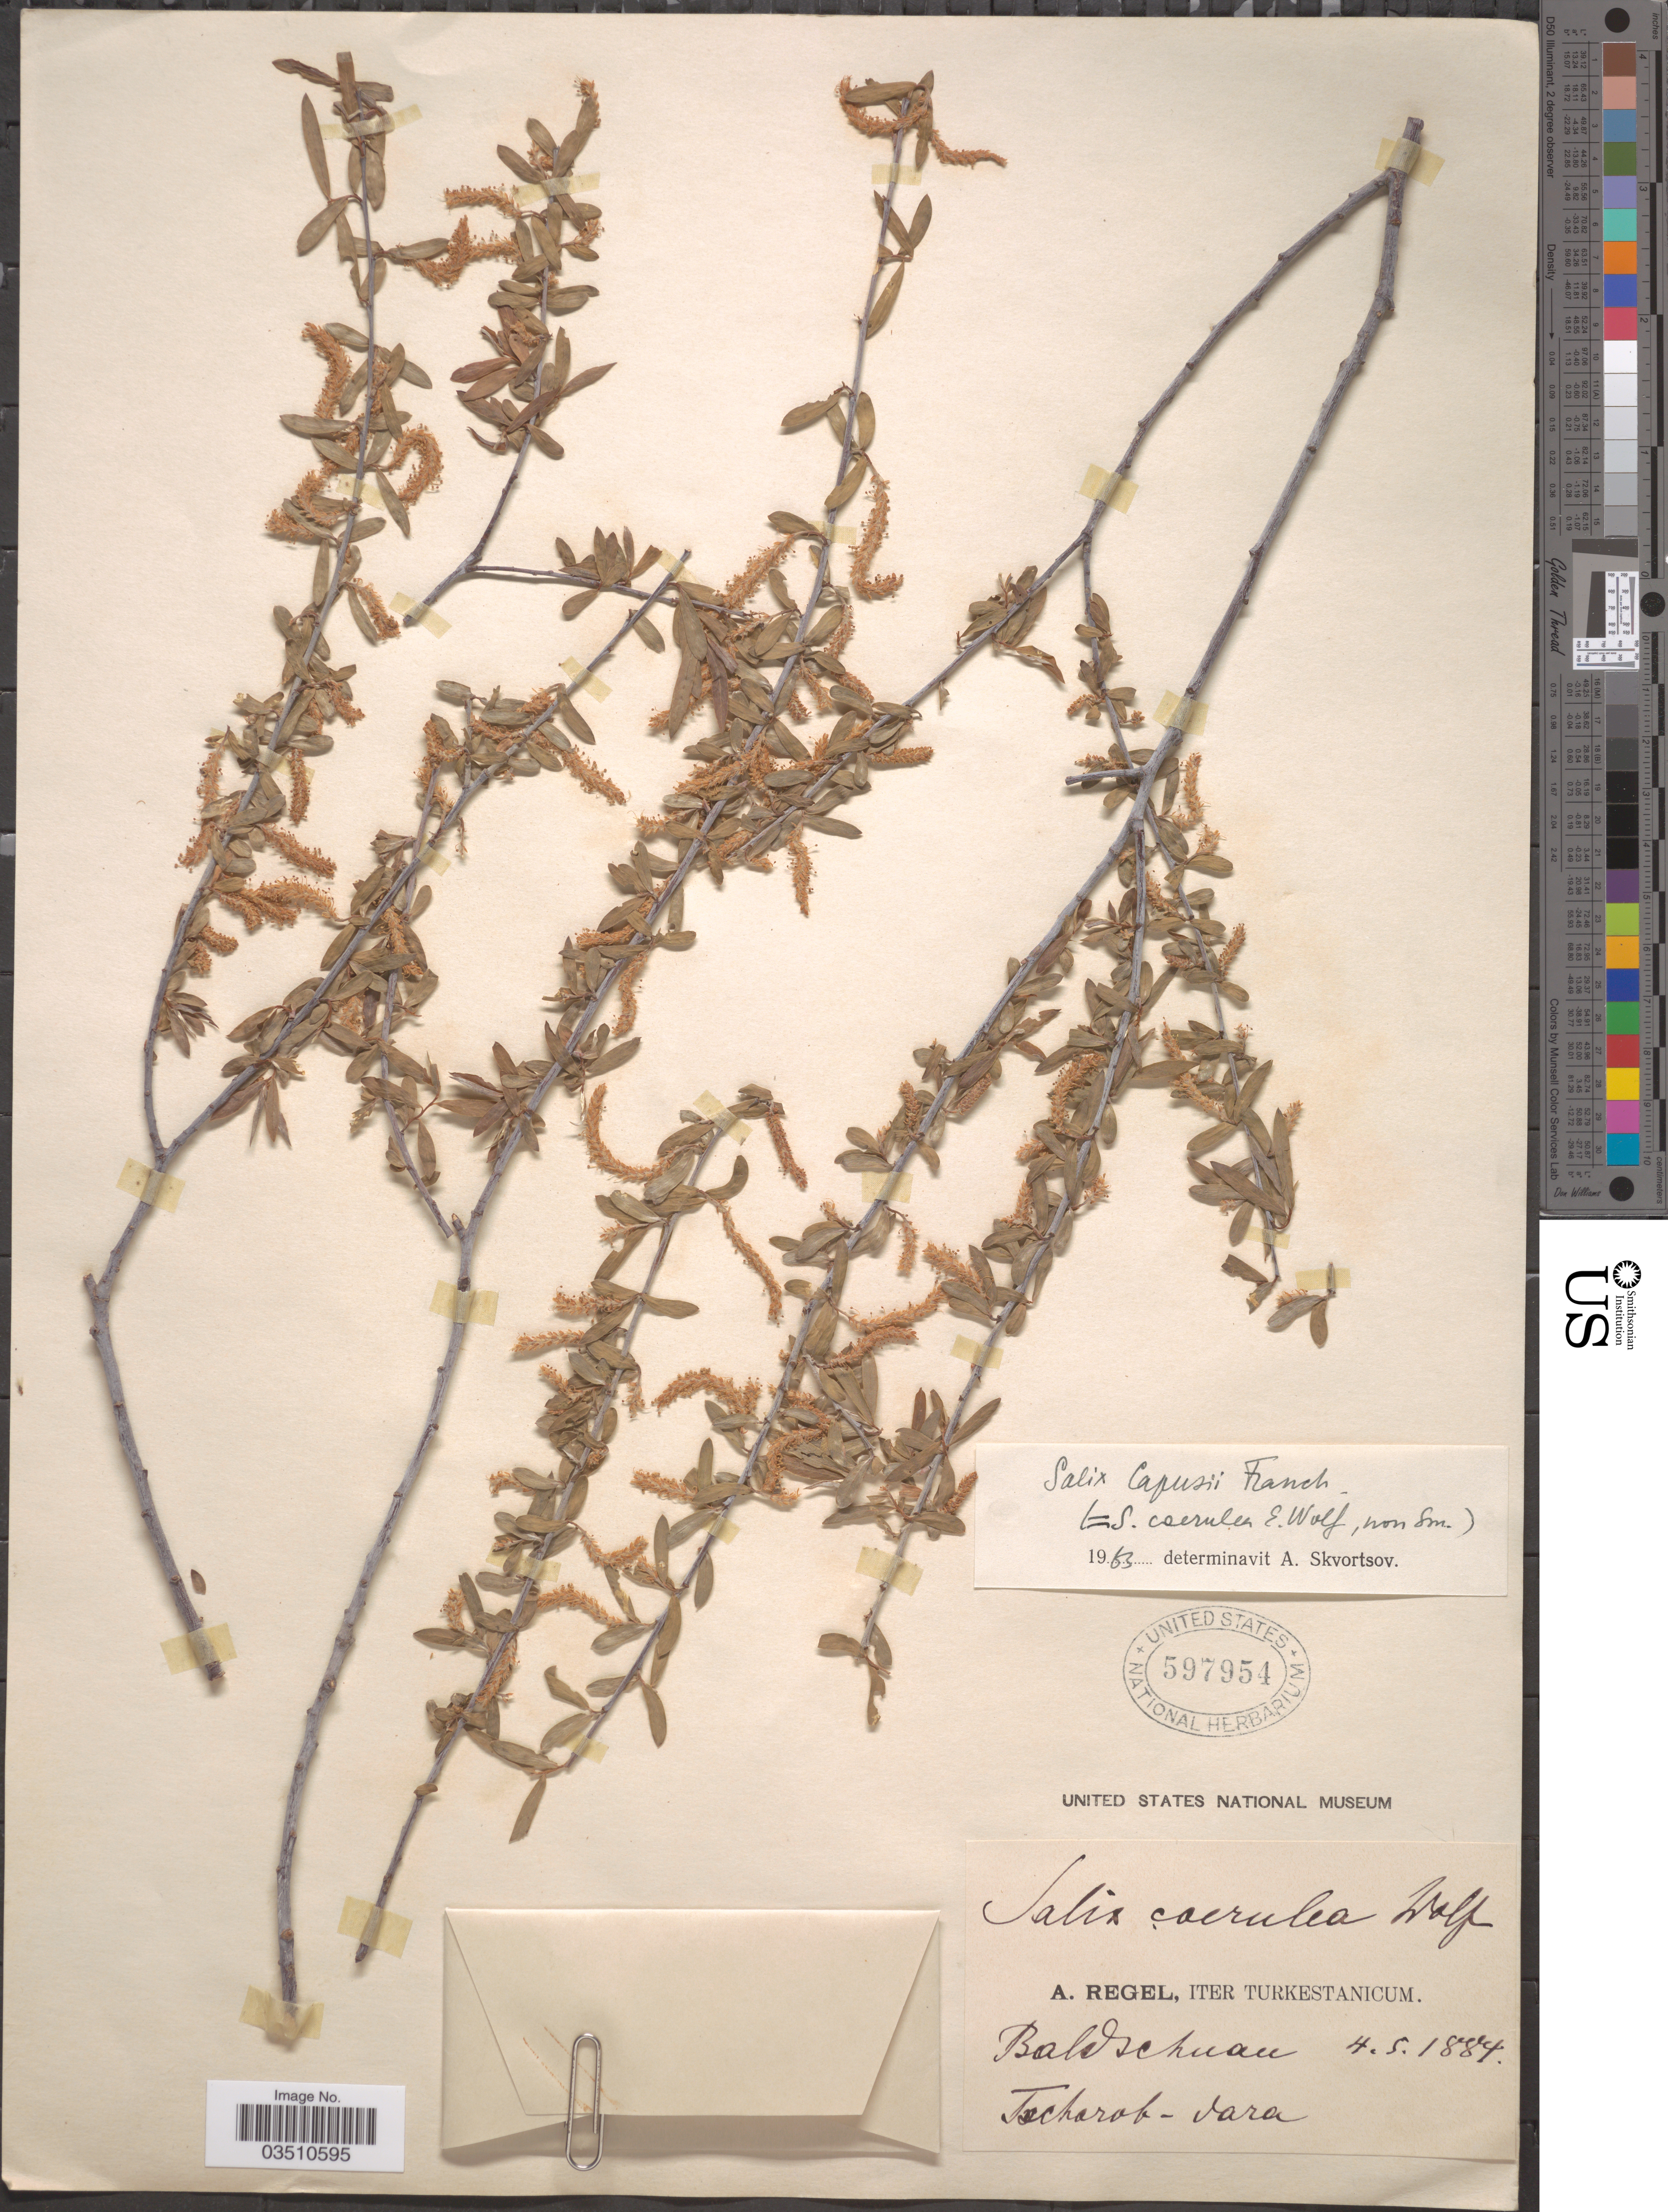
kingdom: Plantae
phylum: Tracheophyta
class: Magnoliopsida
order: Malpighiales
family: Salicaceae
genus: Salix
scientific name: Salix capusii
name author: Franch.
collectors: A. Regel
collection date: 1884-05-04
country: Tajikistan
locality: Turkestanicum. Baldschuan. Tscharob-dara [interpreted].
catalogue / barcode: US 597954